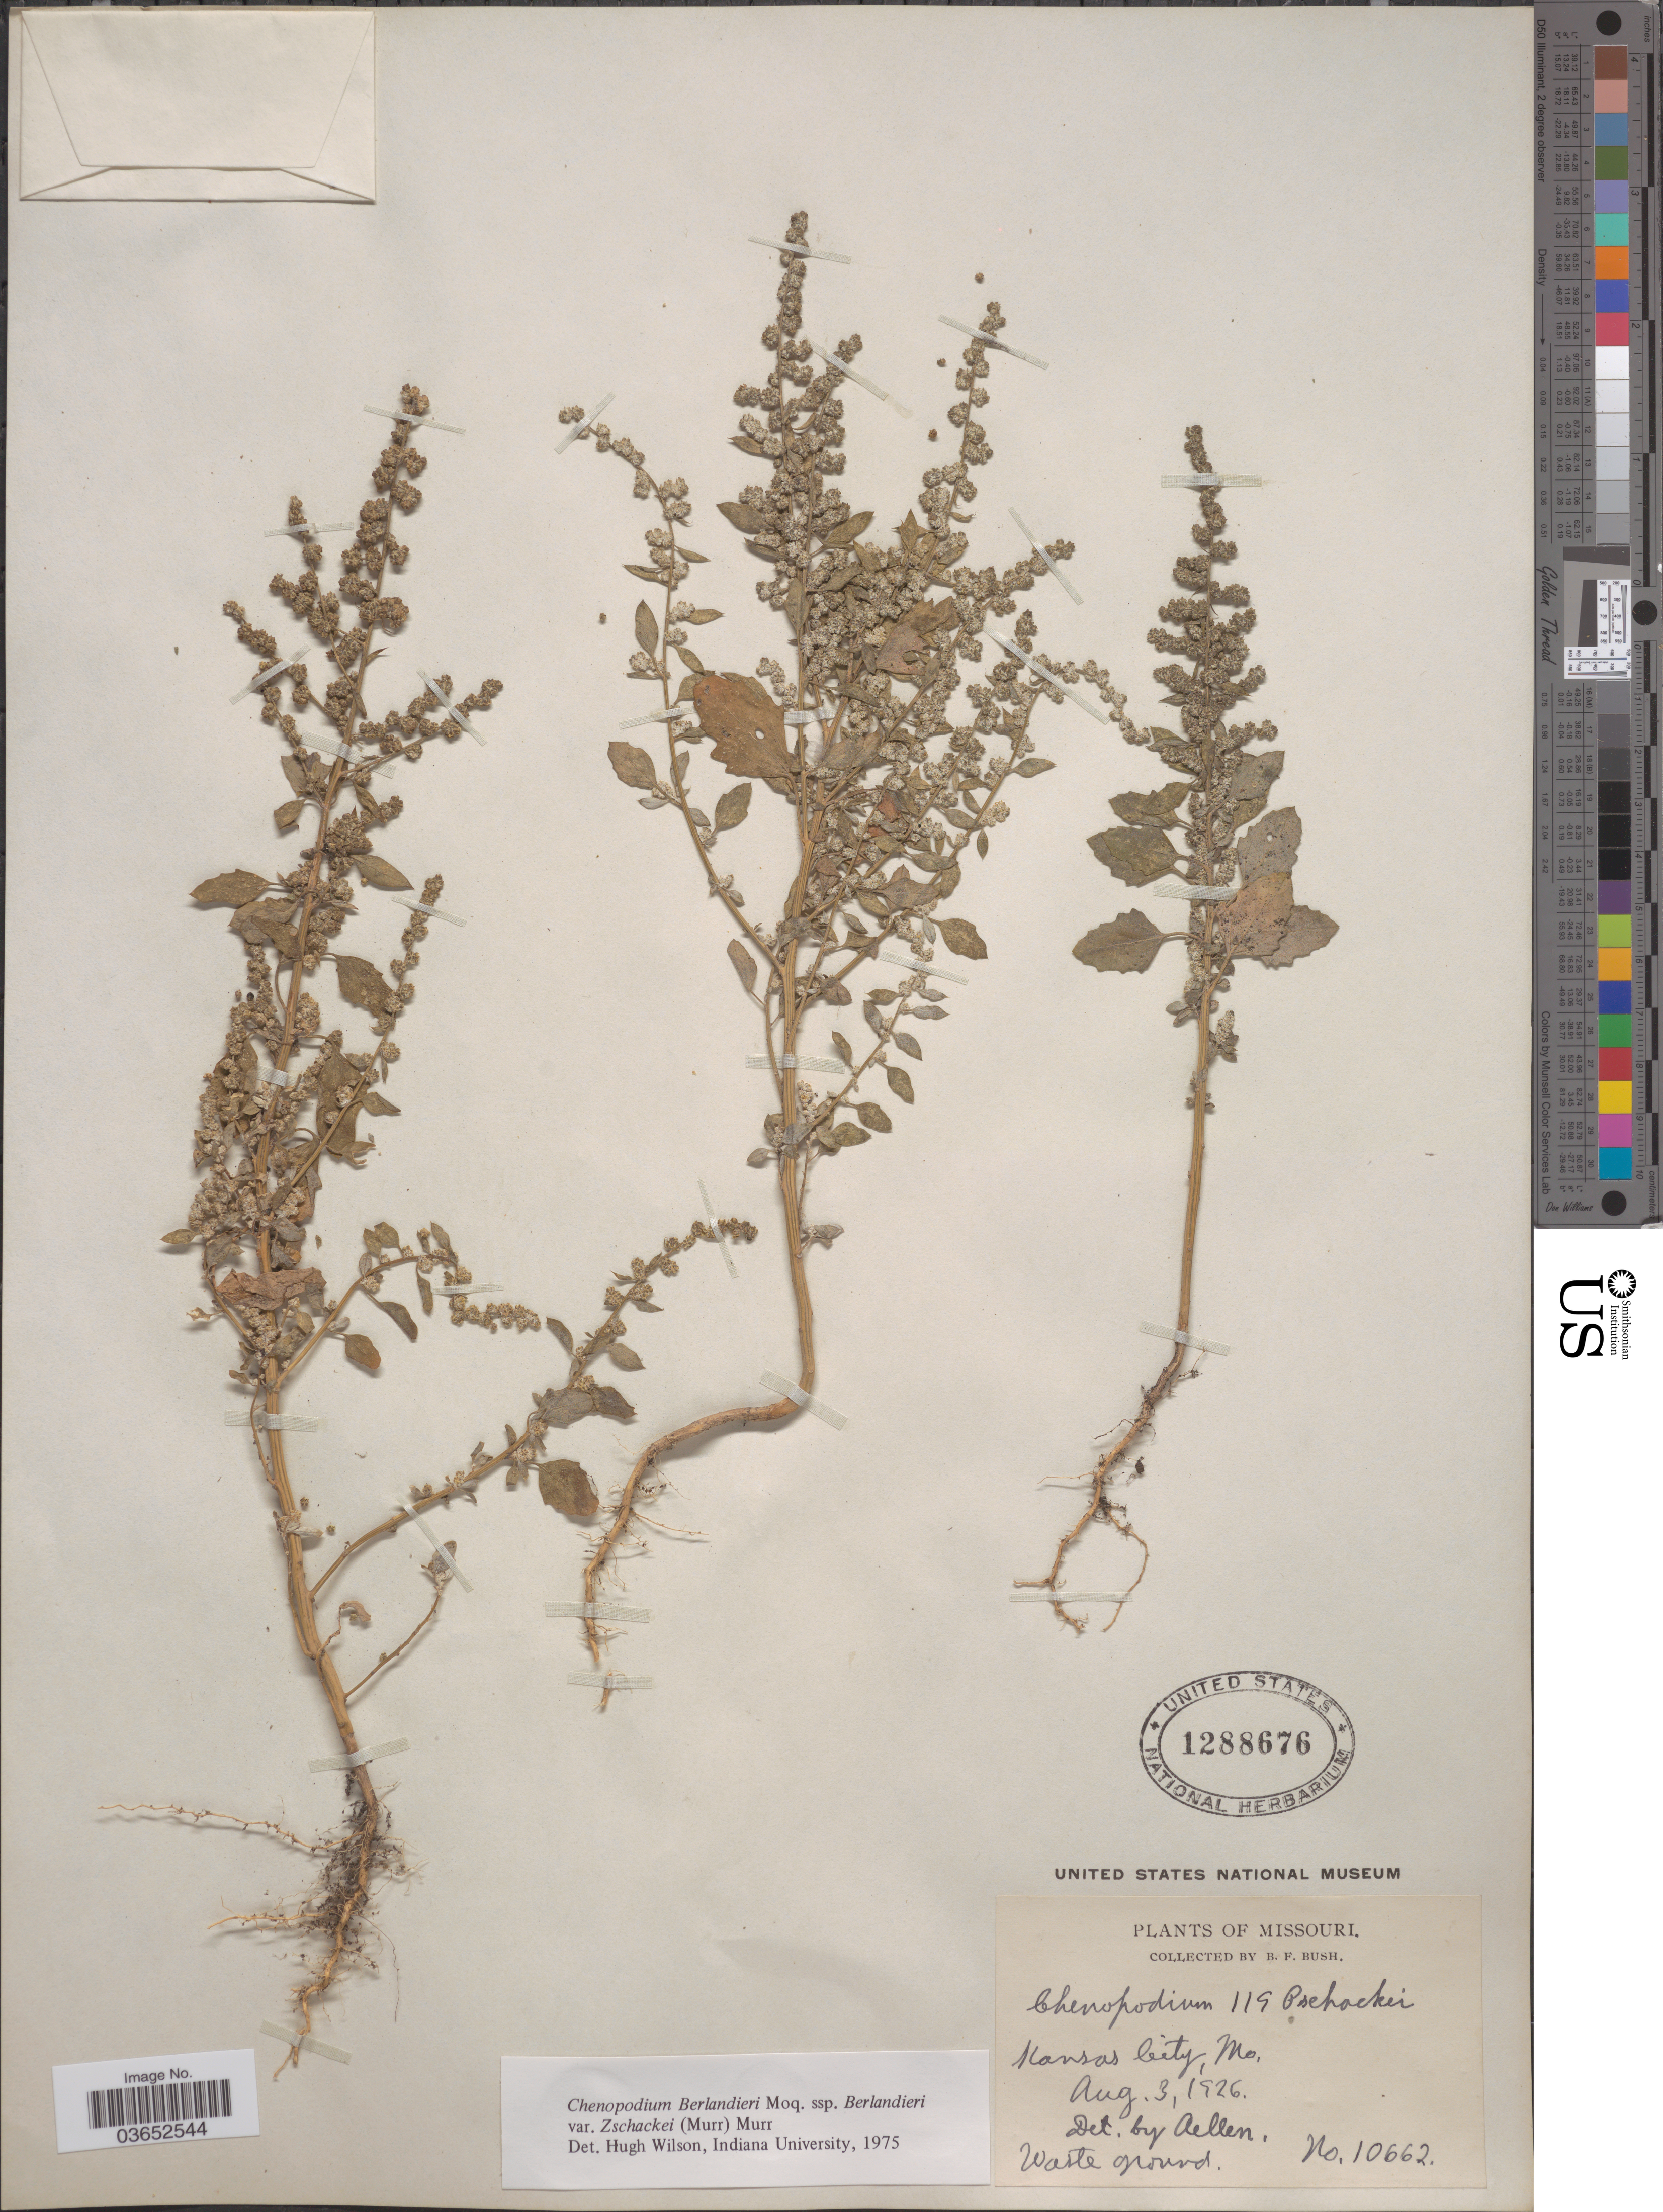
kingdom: Plantae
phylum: Tracheophyta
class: Magnoliopsida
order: Caryophyllales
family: Amaranthaceae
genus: Chenopodium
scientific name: Chenopodium berlandieri var. typicum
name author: A. Ludw. ex Graebn.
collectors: B. F. Bush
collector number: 10662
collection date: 1926-08-03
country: United States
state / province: Missouri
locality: Kansas City.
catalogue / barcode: US 1288676